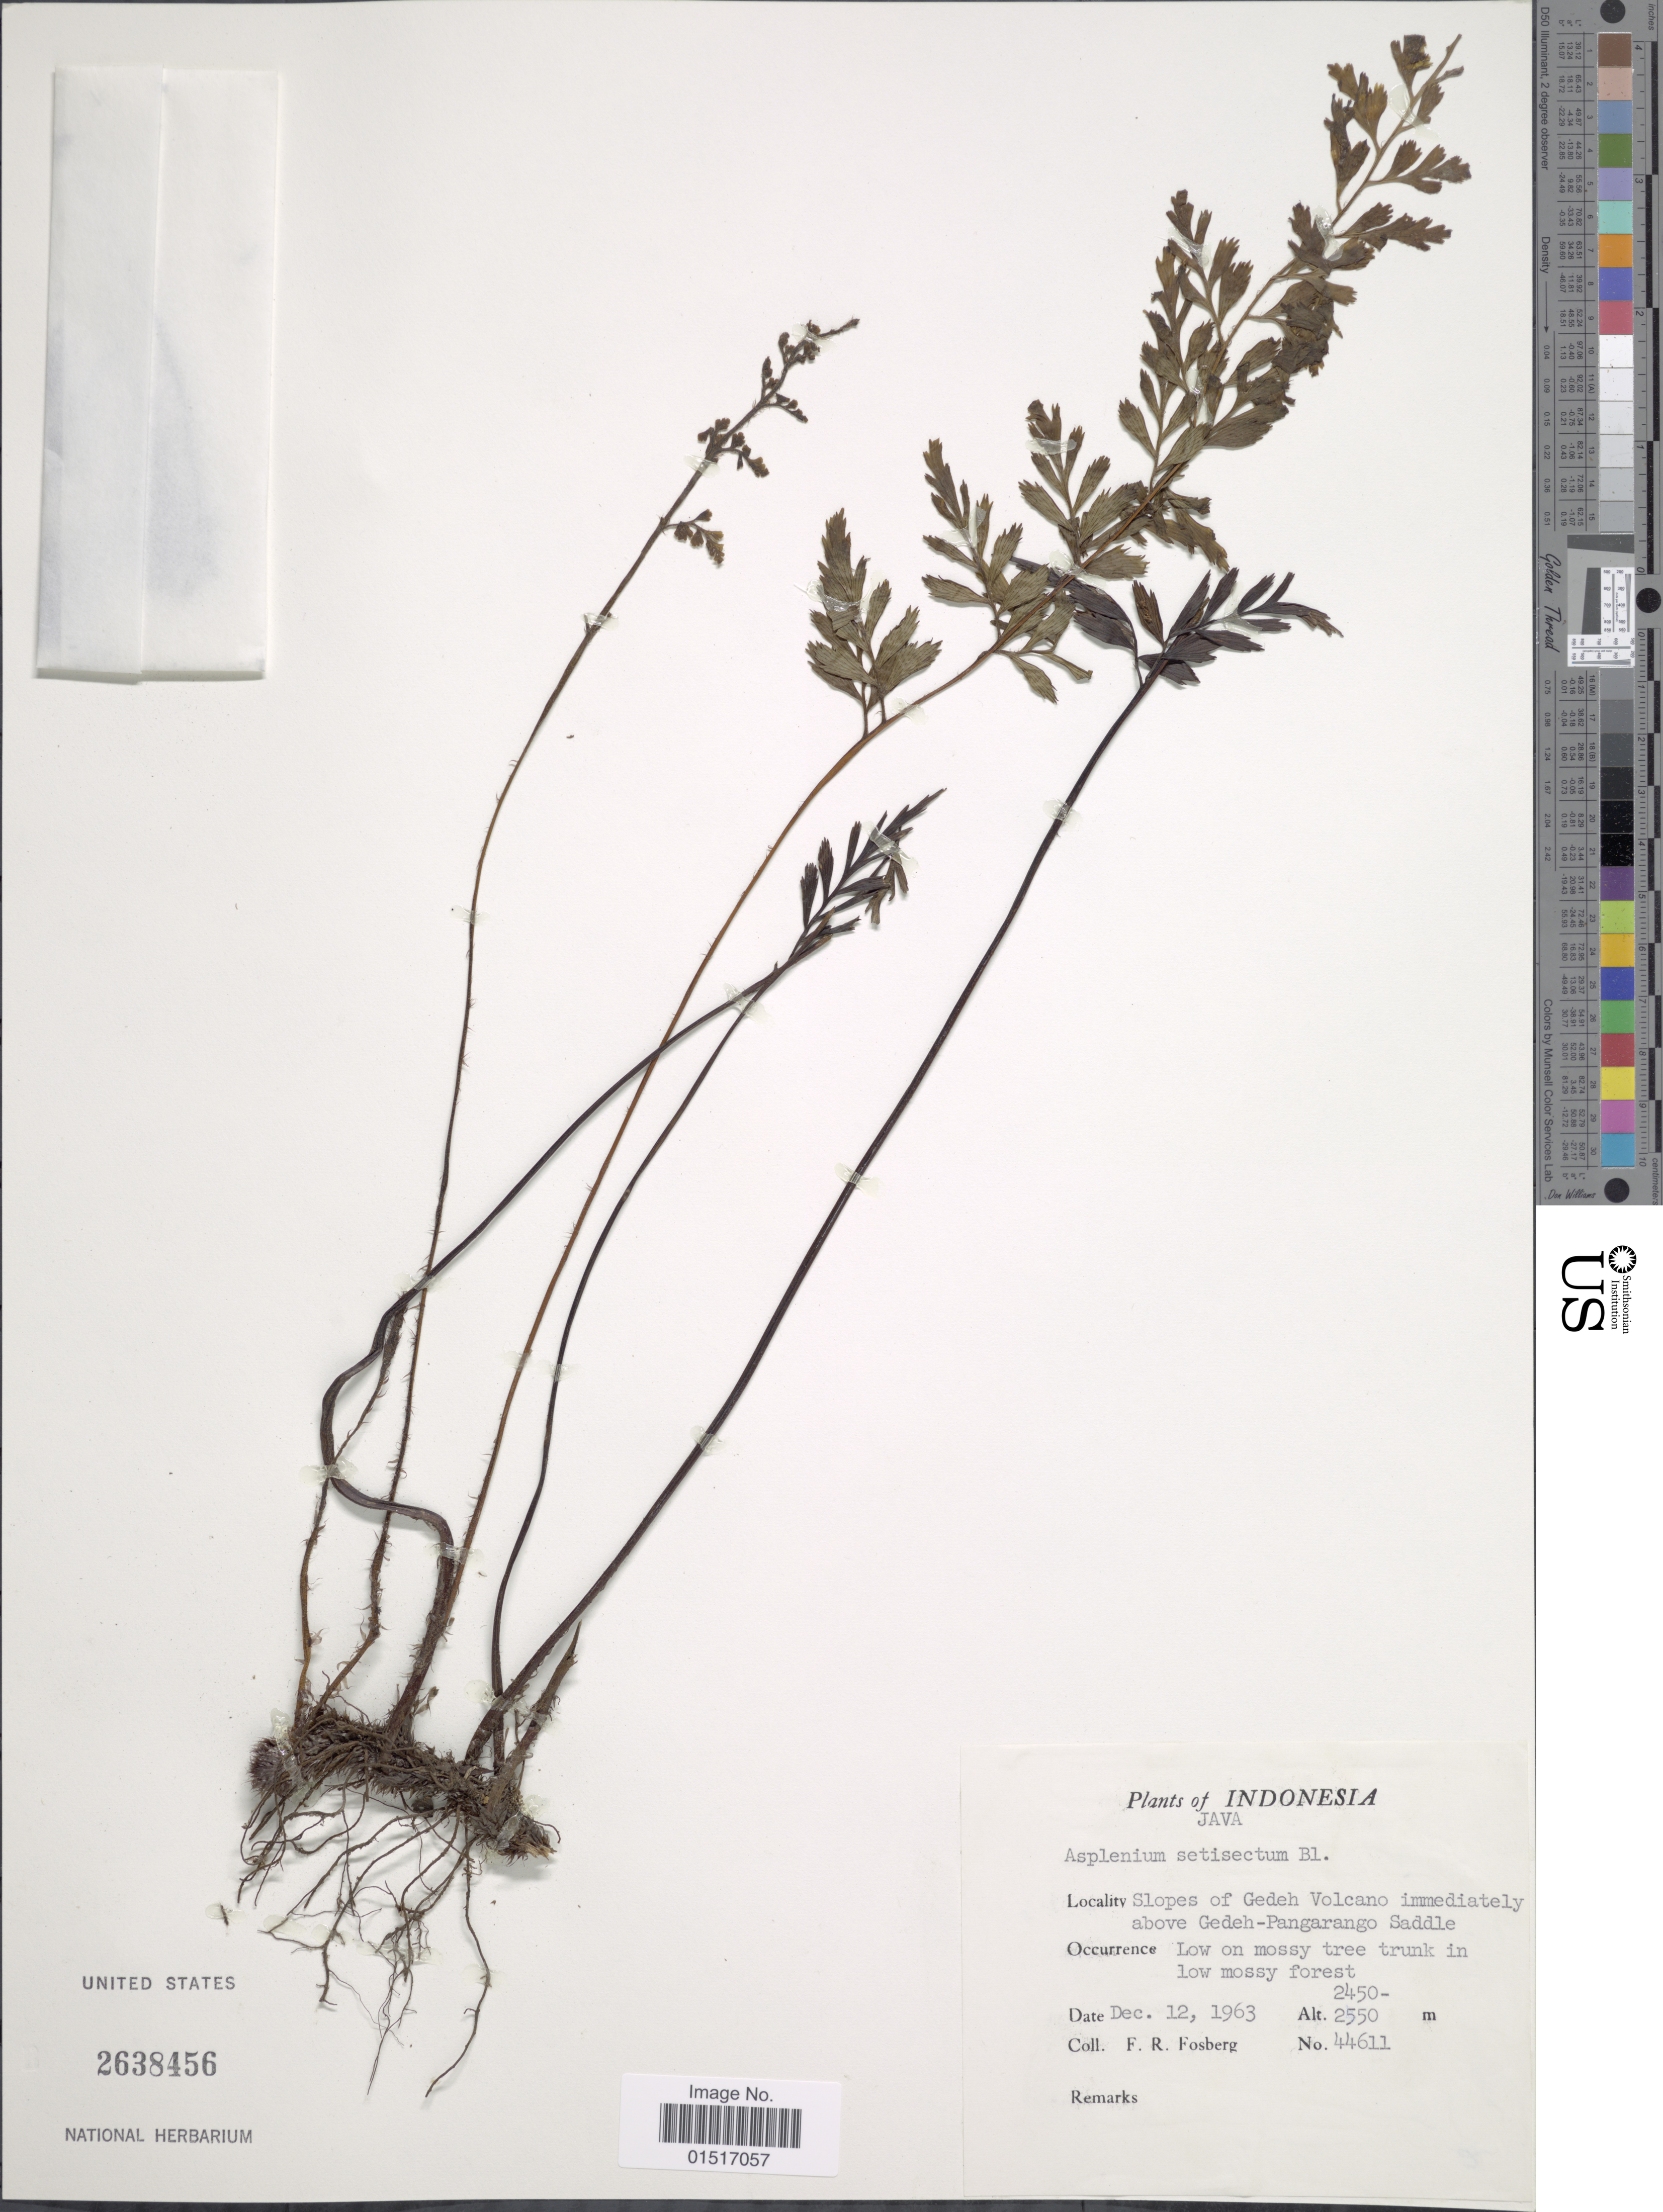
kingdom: Plantae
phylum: Tracheophyta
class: Polypodiopsida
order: Polypodiales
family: Aspleniaceae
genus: Asplenium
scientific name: Asplenium setisectum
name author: Blume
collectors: F. R. Fosberg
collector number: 44611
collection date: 1963-12-12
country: Indonesia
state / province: Java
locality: Slopes of Gedah Volcano immediately above Gedeh-Pangarango Saddle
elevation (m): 2450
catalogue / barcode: US 2638456